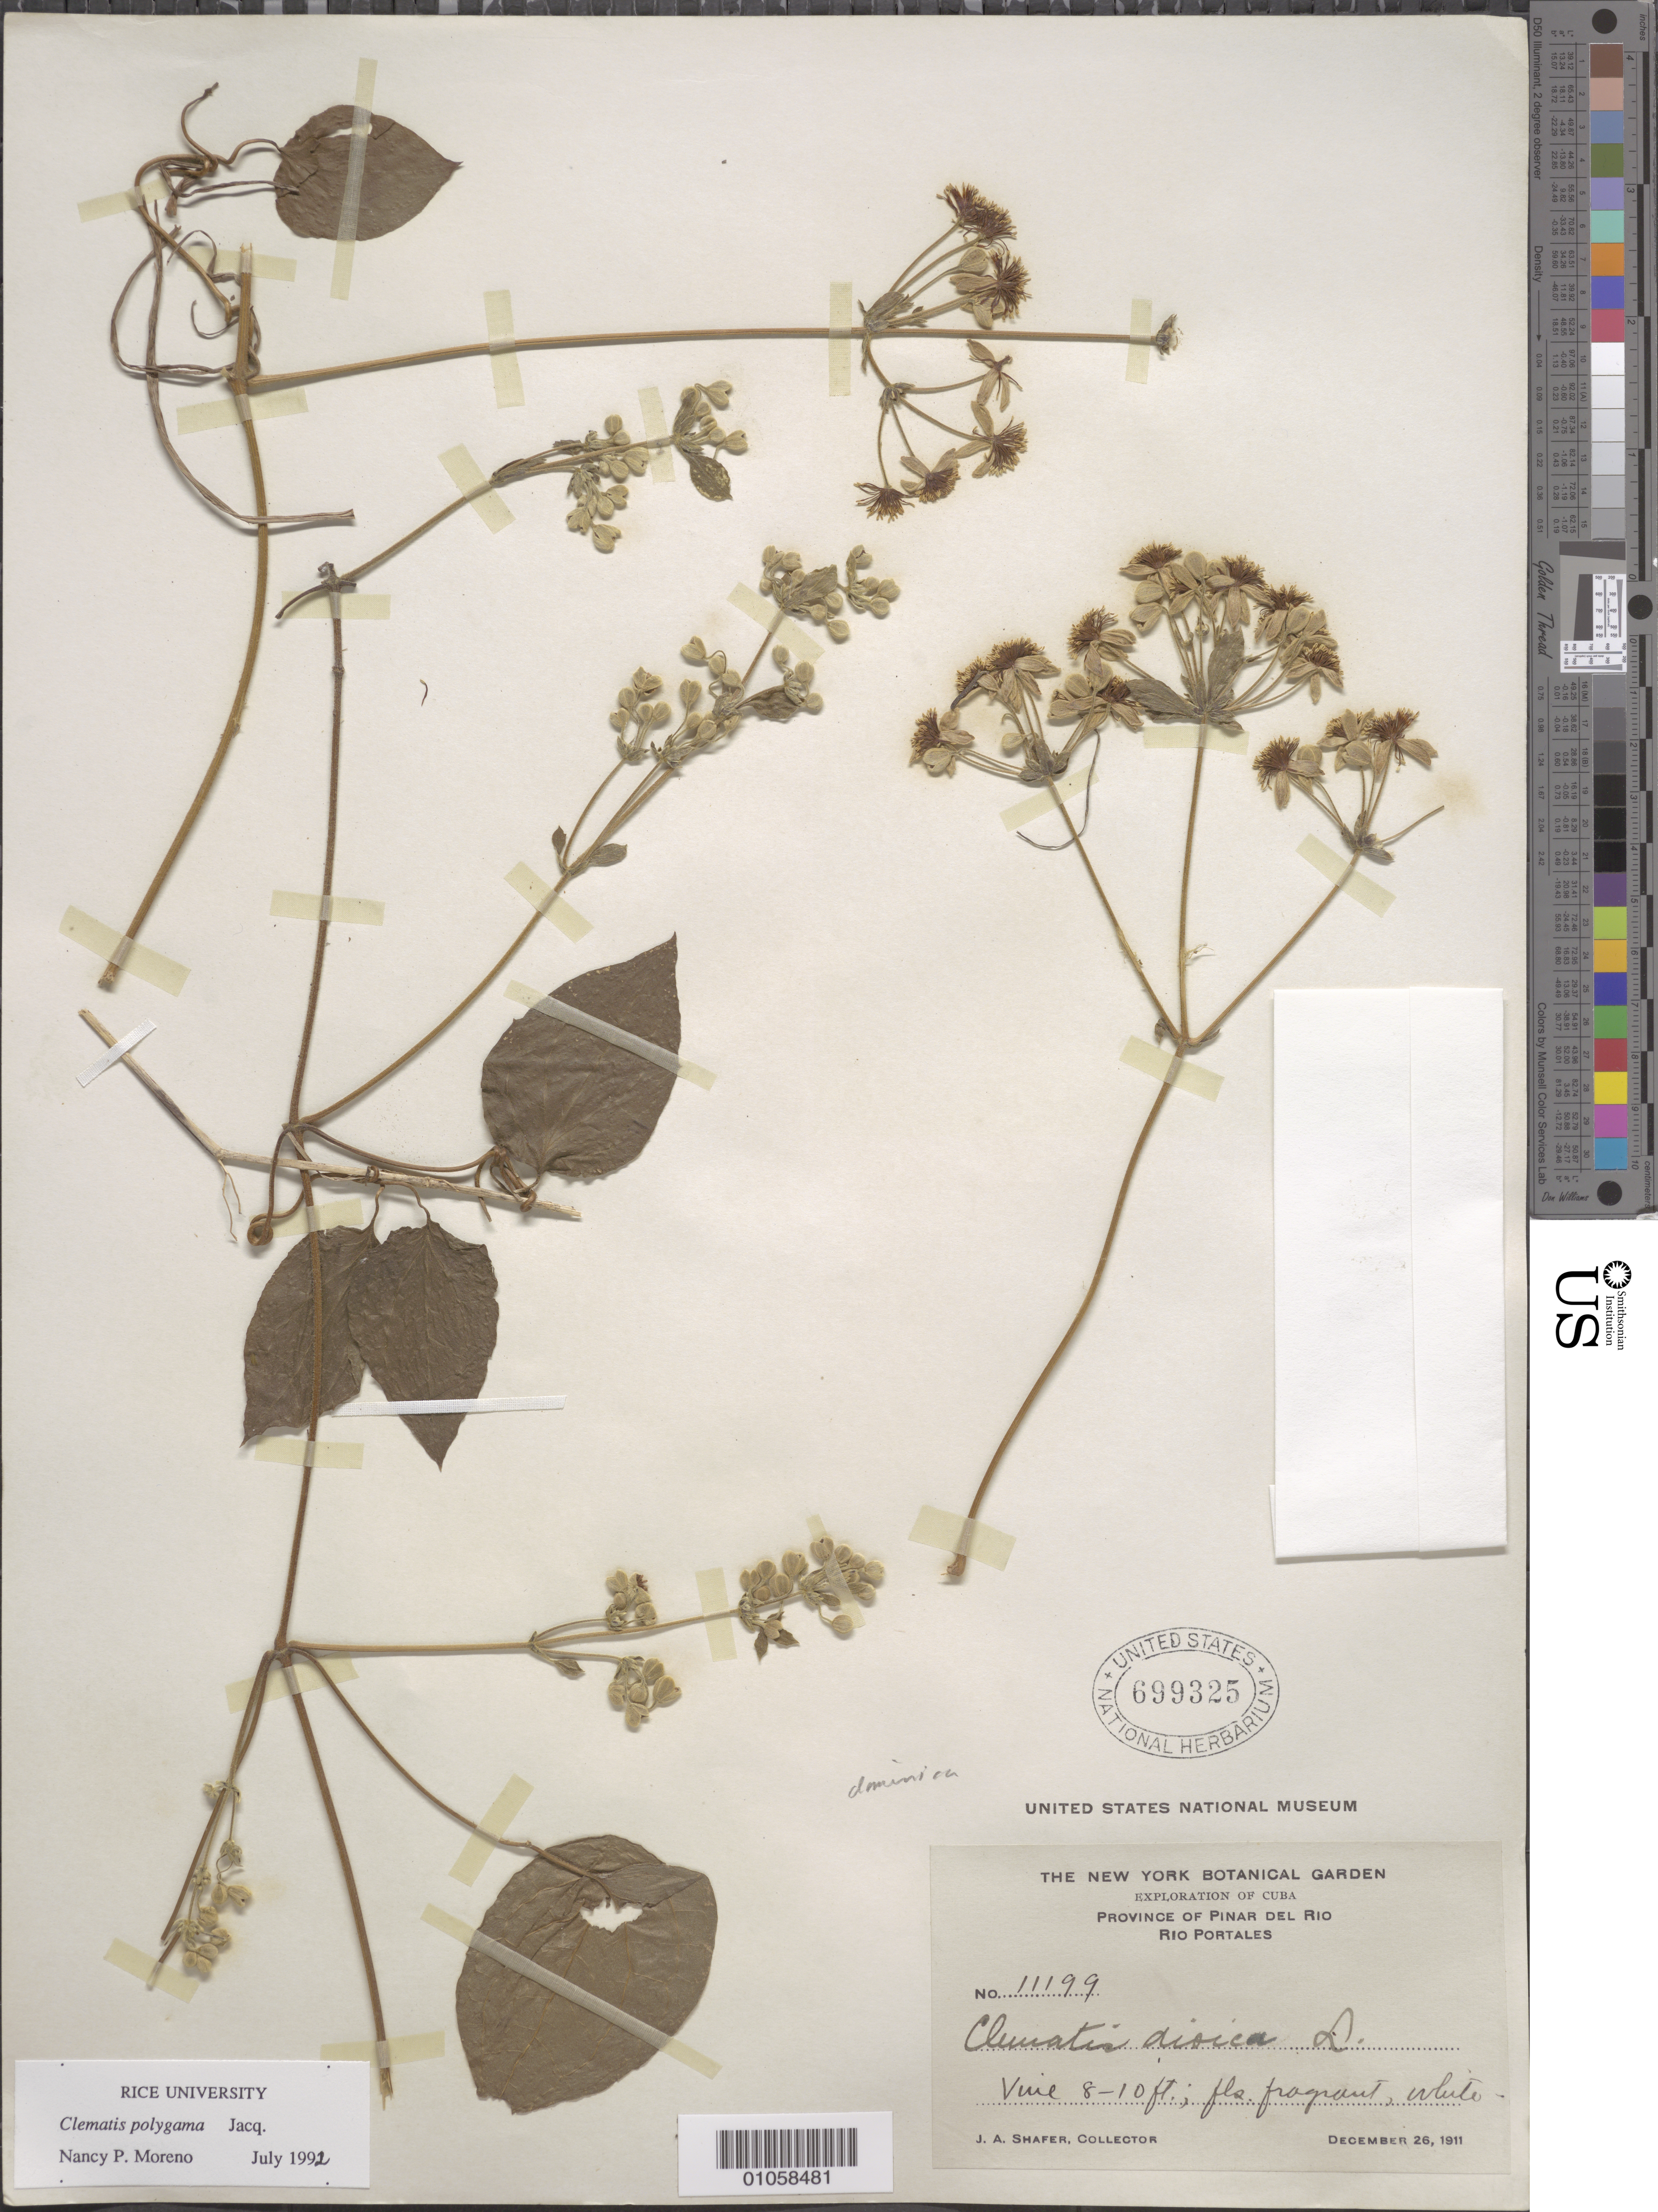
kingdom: Plantae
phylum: Tracheophyta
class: Magnoliopsida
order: Ranunculales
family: Ranunculaceae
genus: Clematis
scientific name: Clematis polygama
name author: Jacq.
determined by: Moreno, N. P.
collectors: J. A. Shafer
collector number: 11199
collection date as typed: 26 Dec 1911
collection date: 1911-12-26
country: Cuba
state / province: Pinar del Río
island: Cuba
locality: Río Portales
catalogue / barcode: US 699325